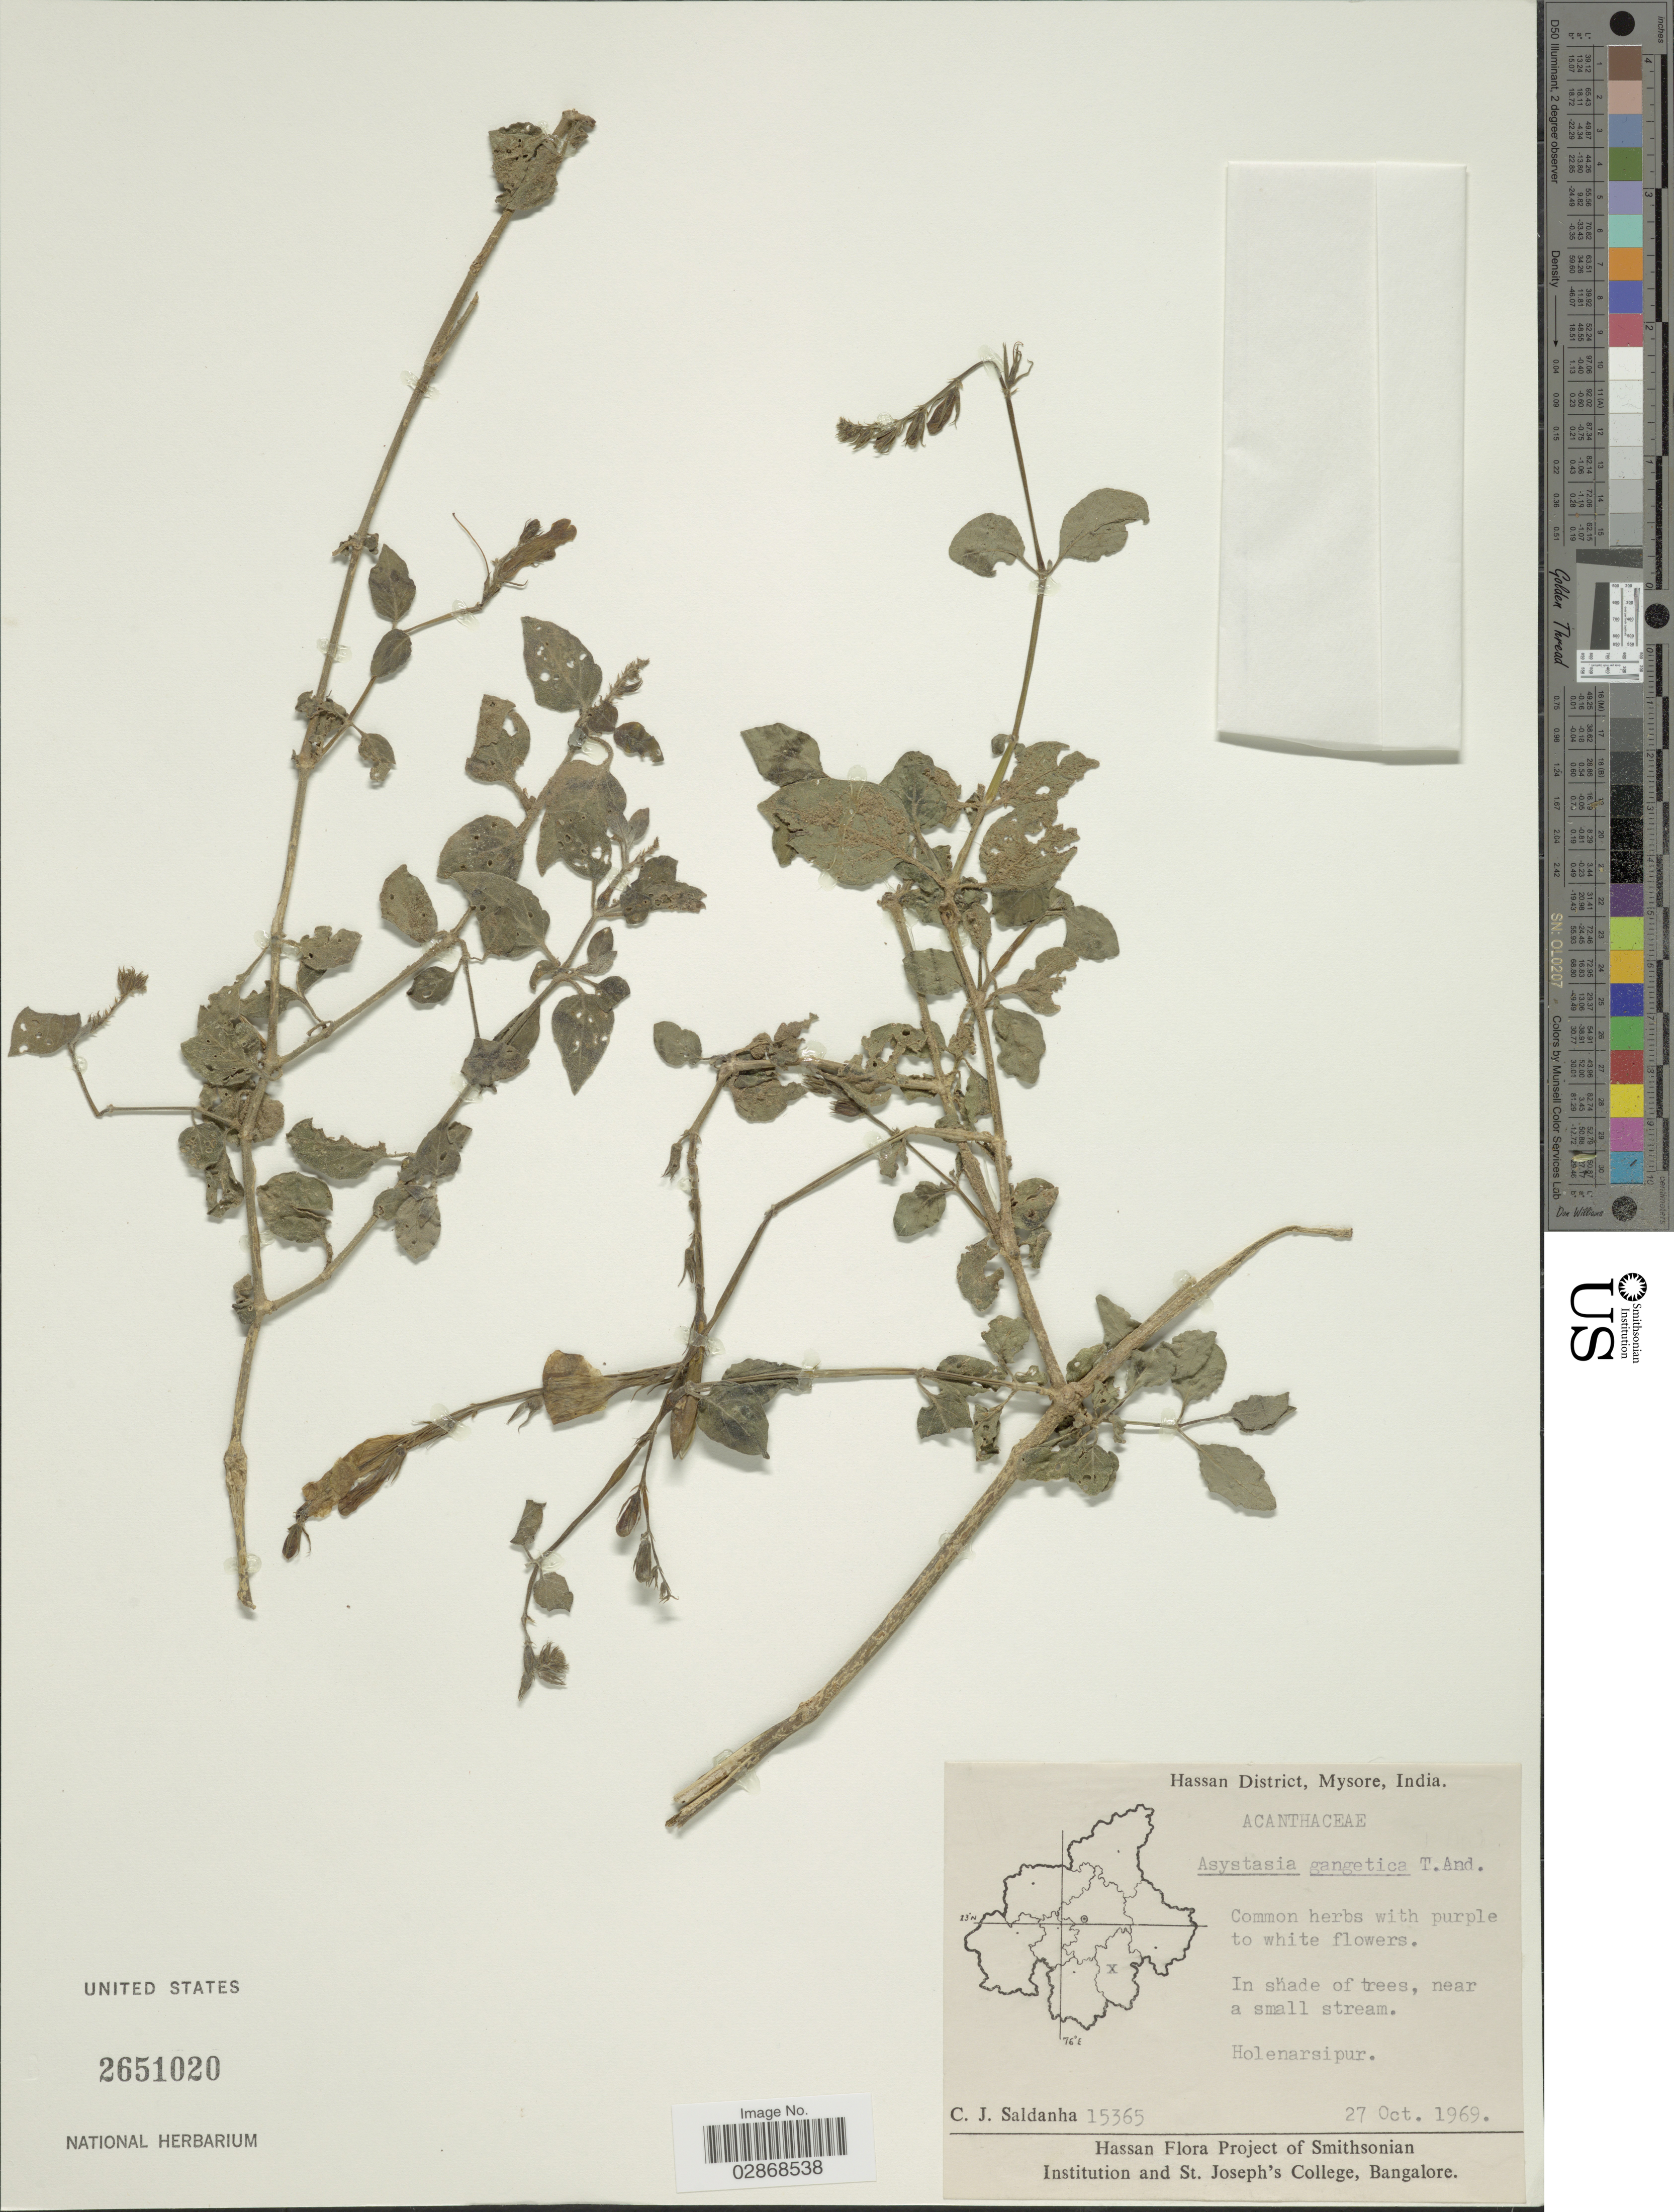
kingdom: Plantae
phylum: Tracheophyta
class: Magnoliopsida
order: Lamiales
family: Acanthaceae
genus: Asystasia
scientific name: Asystasia gangetica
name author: (L.) T. Anderson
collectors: C. J. Saldanha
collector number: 15365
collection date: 1969-10-27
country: India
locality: Hassan District, Mysore. Holenarsipur.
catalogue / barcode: US 2651020